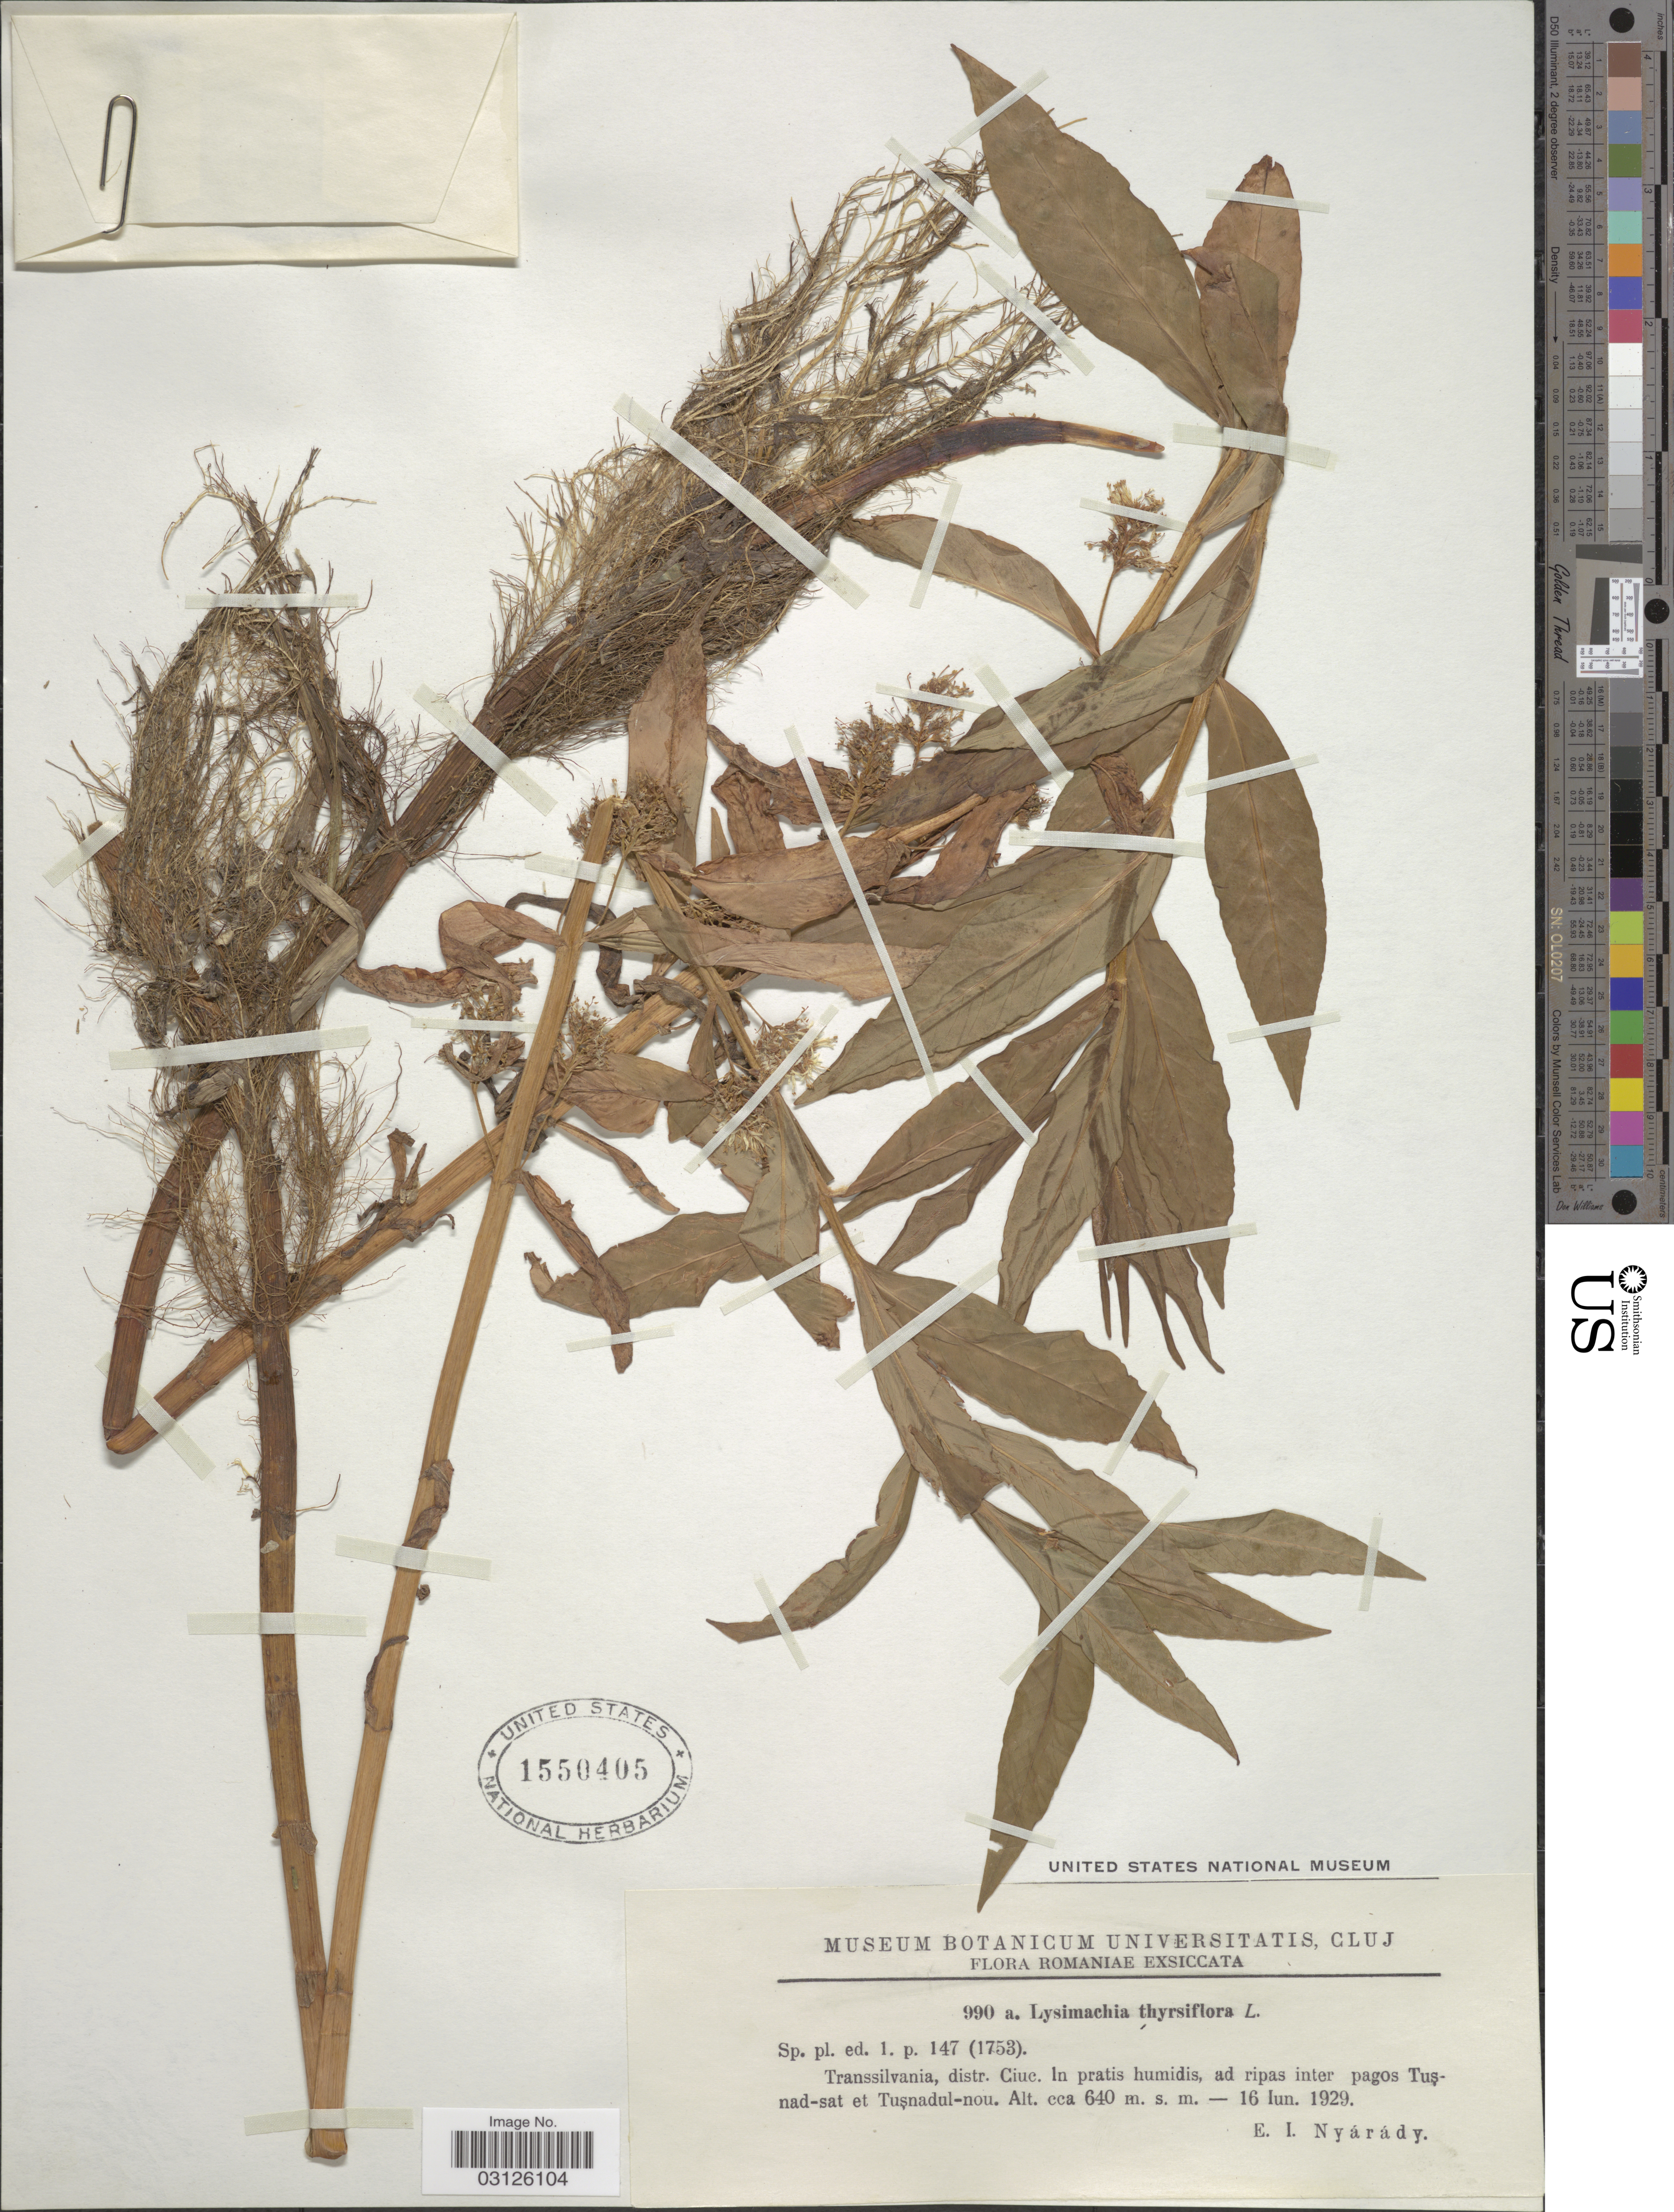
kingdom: Plantae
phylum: Tracheophyta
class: Magnoliopsida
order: Ericales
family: Primulaceae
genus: Lysimachia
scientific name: Lysimachia thyrsiflora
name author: L.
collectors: E. Nyárády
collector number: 990a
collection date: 1929-06-16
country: Romania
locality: Transsilvania, distr. Ciuc. In pratis humidis, ad ripas inter pagos Tusnad-sat et Tusnadul-nou.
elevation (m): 640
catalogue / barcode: US 1550405